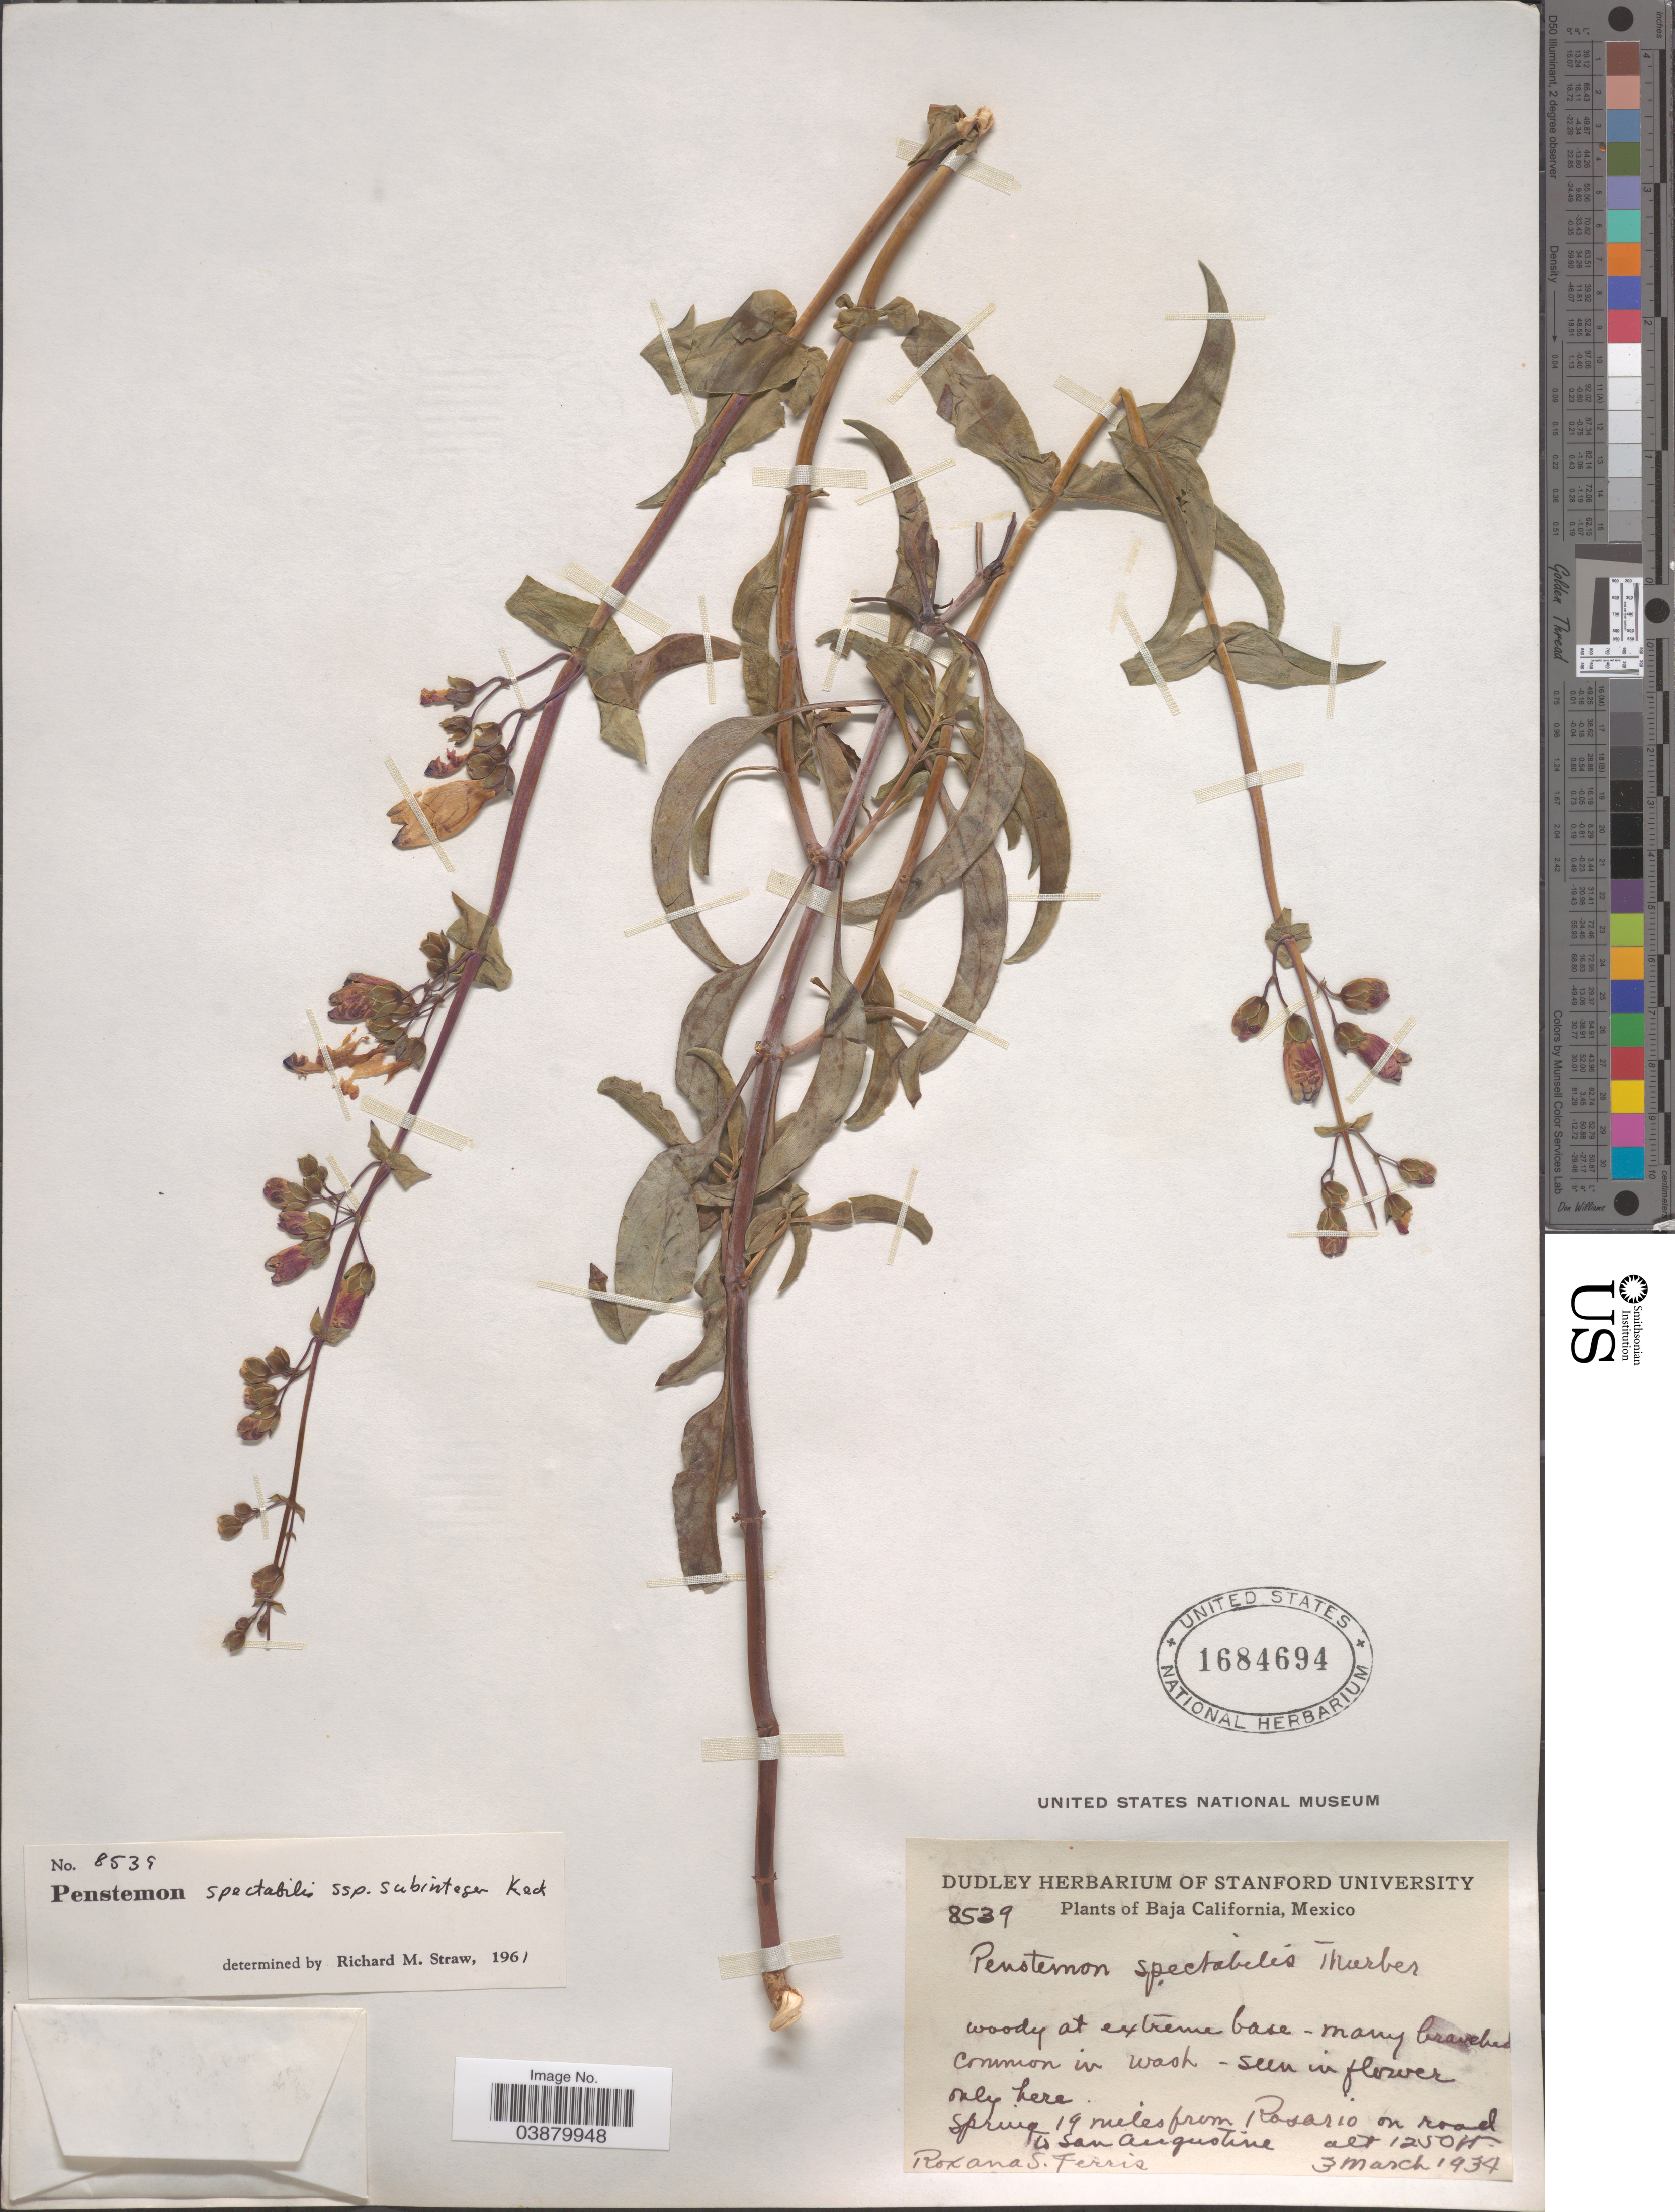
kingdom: Plantae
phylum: Tracheophyta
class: Magnoliopsida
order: Lamiales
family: Plantaginaceae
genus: Penstemon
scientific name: Penstemon spectabilis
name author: Thurb. ex Torr. & A. Gray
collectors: R. S. Ferris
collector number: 8539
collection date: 1934-03-03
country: Mexico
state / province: Baja California Norte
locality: Spruce 19 miles from Rosario on road to San Augustine.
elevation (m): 381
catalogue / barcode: US 1684694